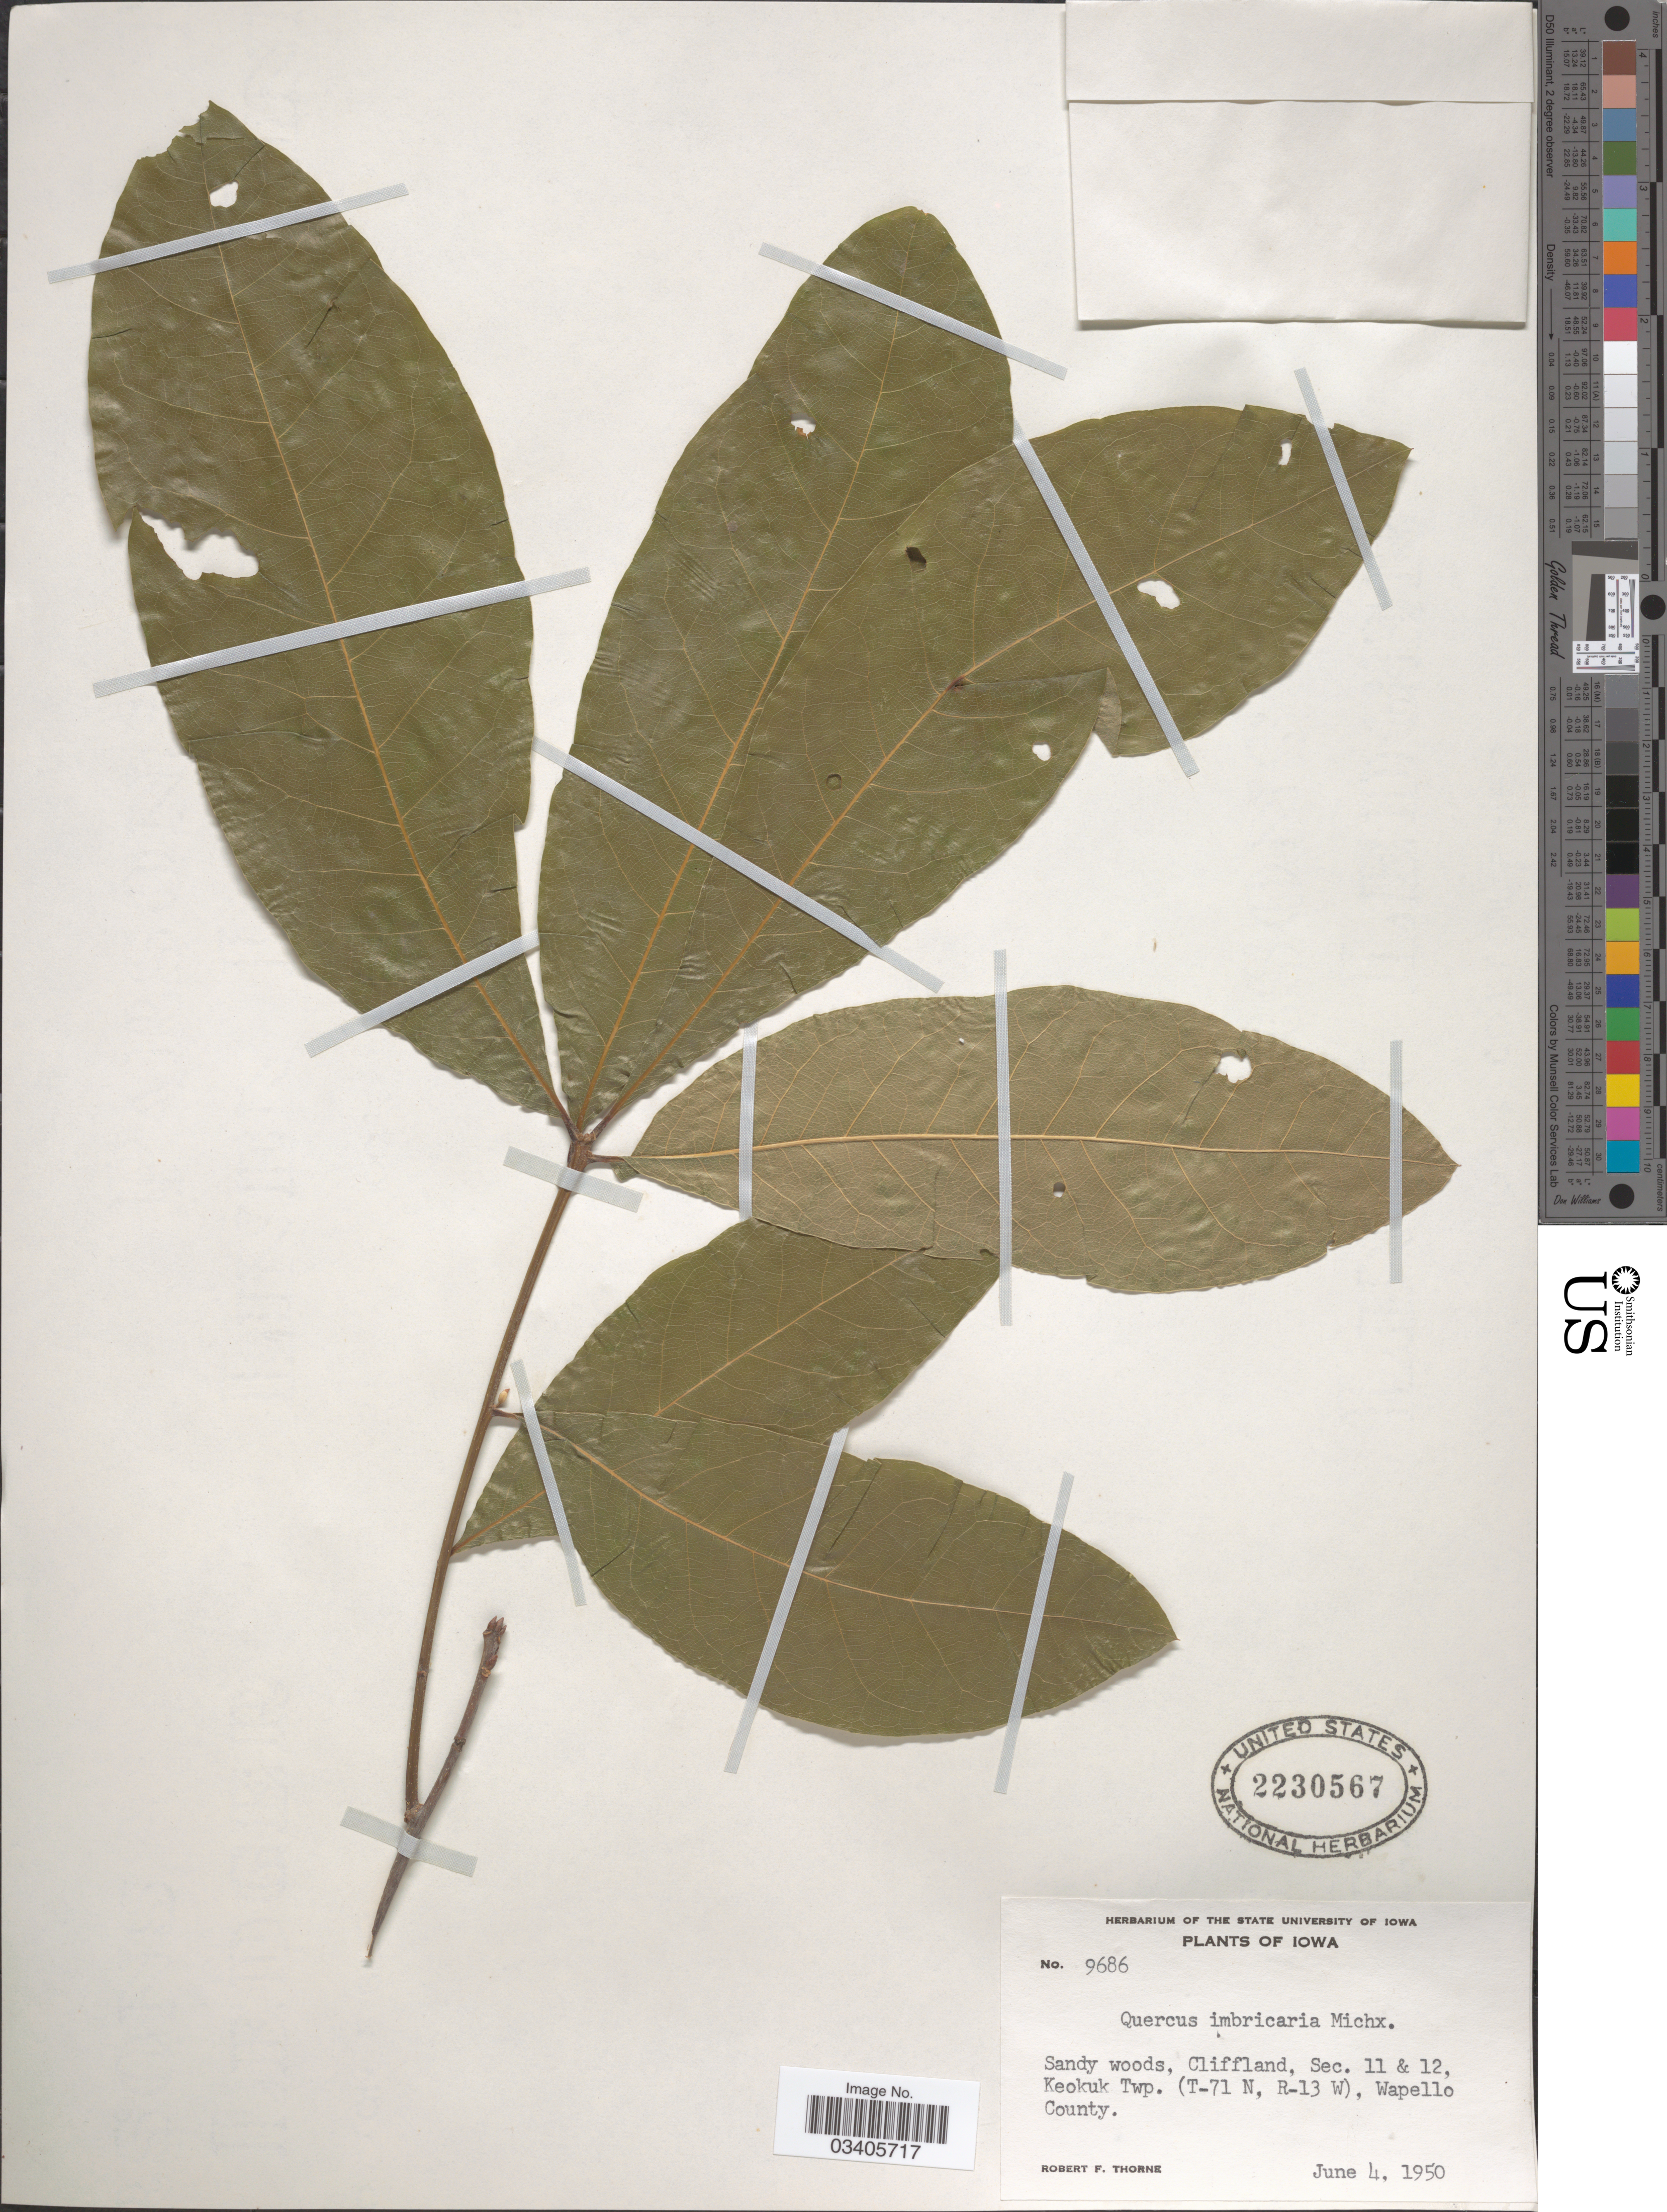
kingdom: Plantae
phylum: Tracheophyta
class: Magnoliopsida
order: Fagales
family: Fagaceae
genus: Quercus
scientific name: Quercus imbricaria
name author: Michx.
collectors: R. F. Thorne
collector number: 9686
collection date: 1950-06-04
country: United States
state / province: Iowa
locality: Sandy woods, Cliffland, Sec. 11 & 12 Keokuk Twp. (T-71 N, R-13W), Wapello County.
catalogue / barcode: US 2230567